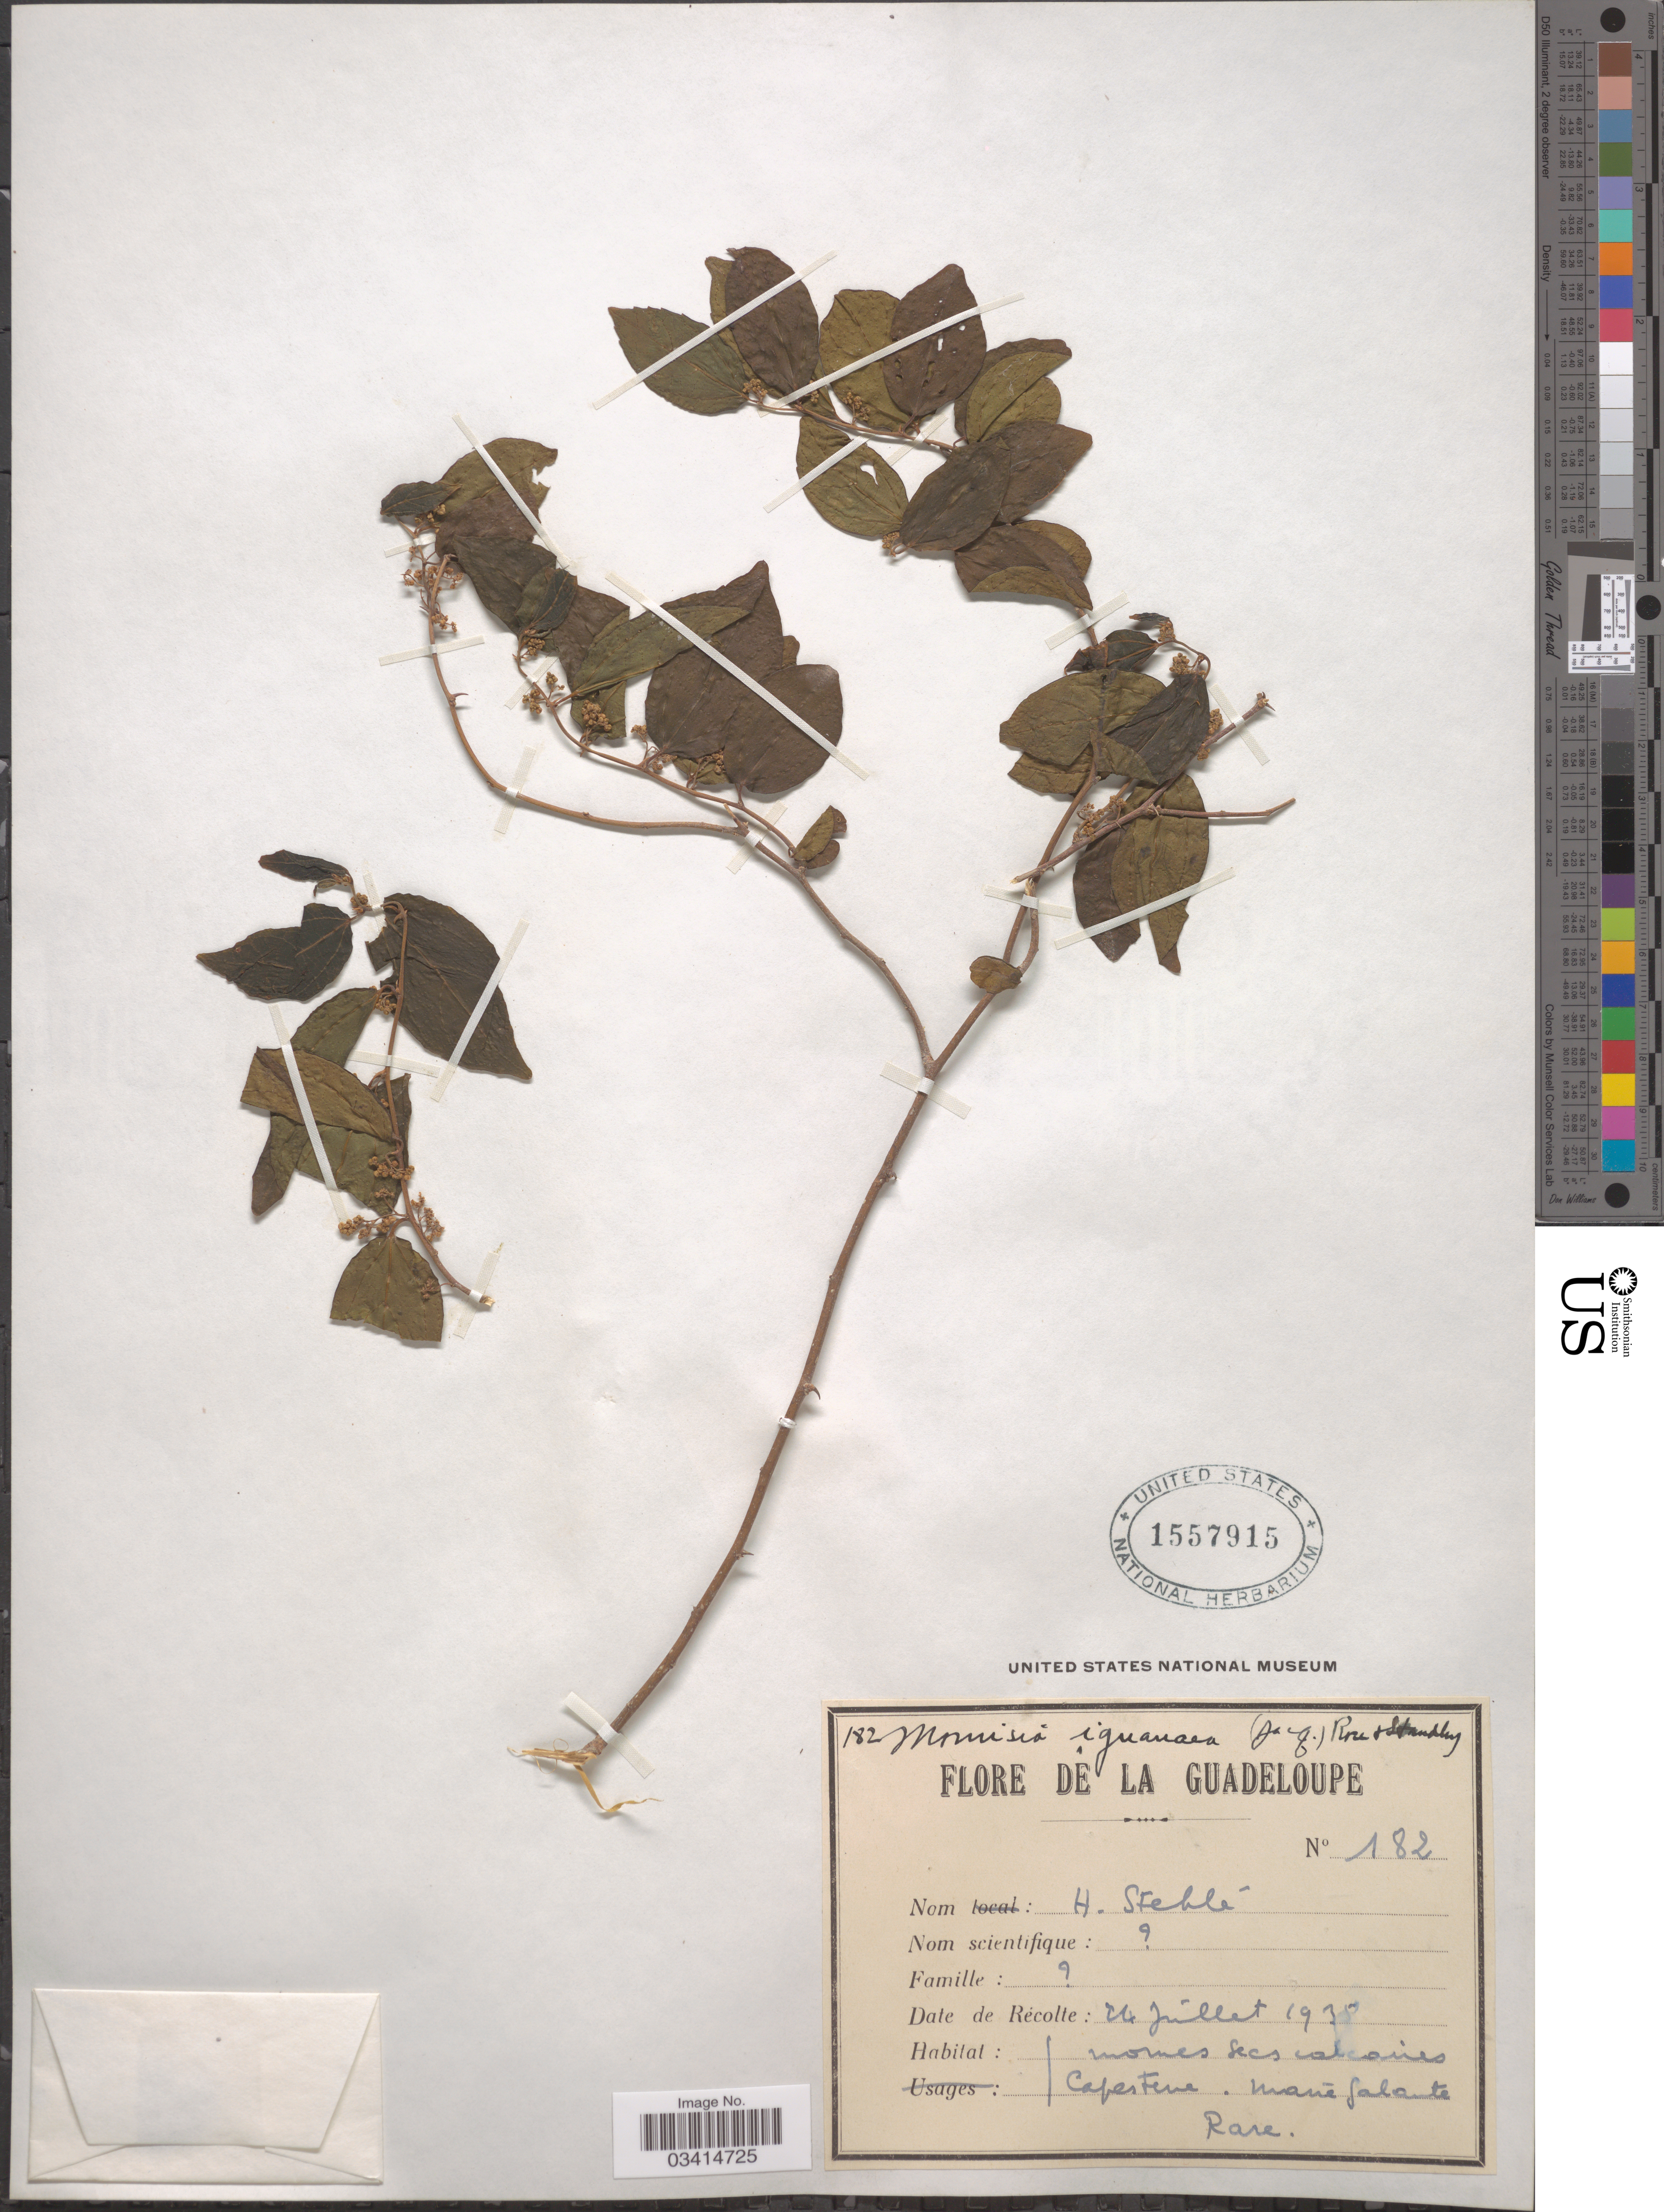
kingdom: Plantae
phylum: Tracheophyta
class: Magnoliopsida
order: Rosales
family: Cannabaceae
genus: Celtis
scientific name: Celtis iguanaea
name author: (Jacq.) Sarg.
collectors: H. Stehlé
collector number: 182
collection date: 1938-07-24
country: Guadeloupe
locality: Mornes secs calcaires Capesterre.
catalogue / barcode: US 1557915